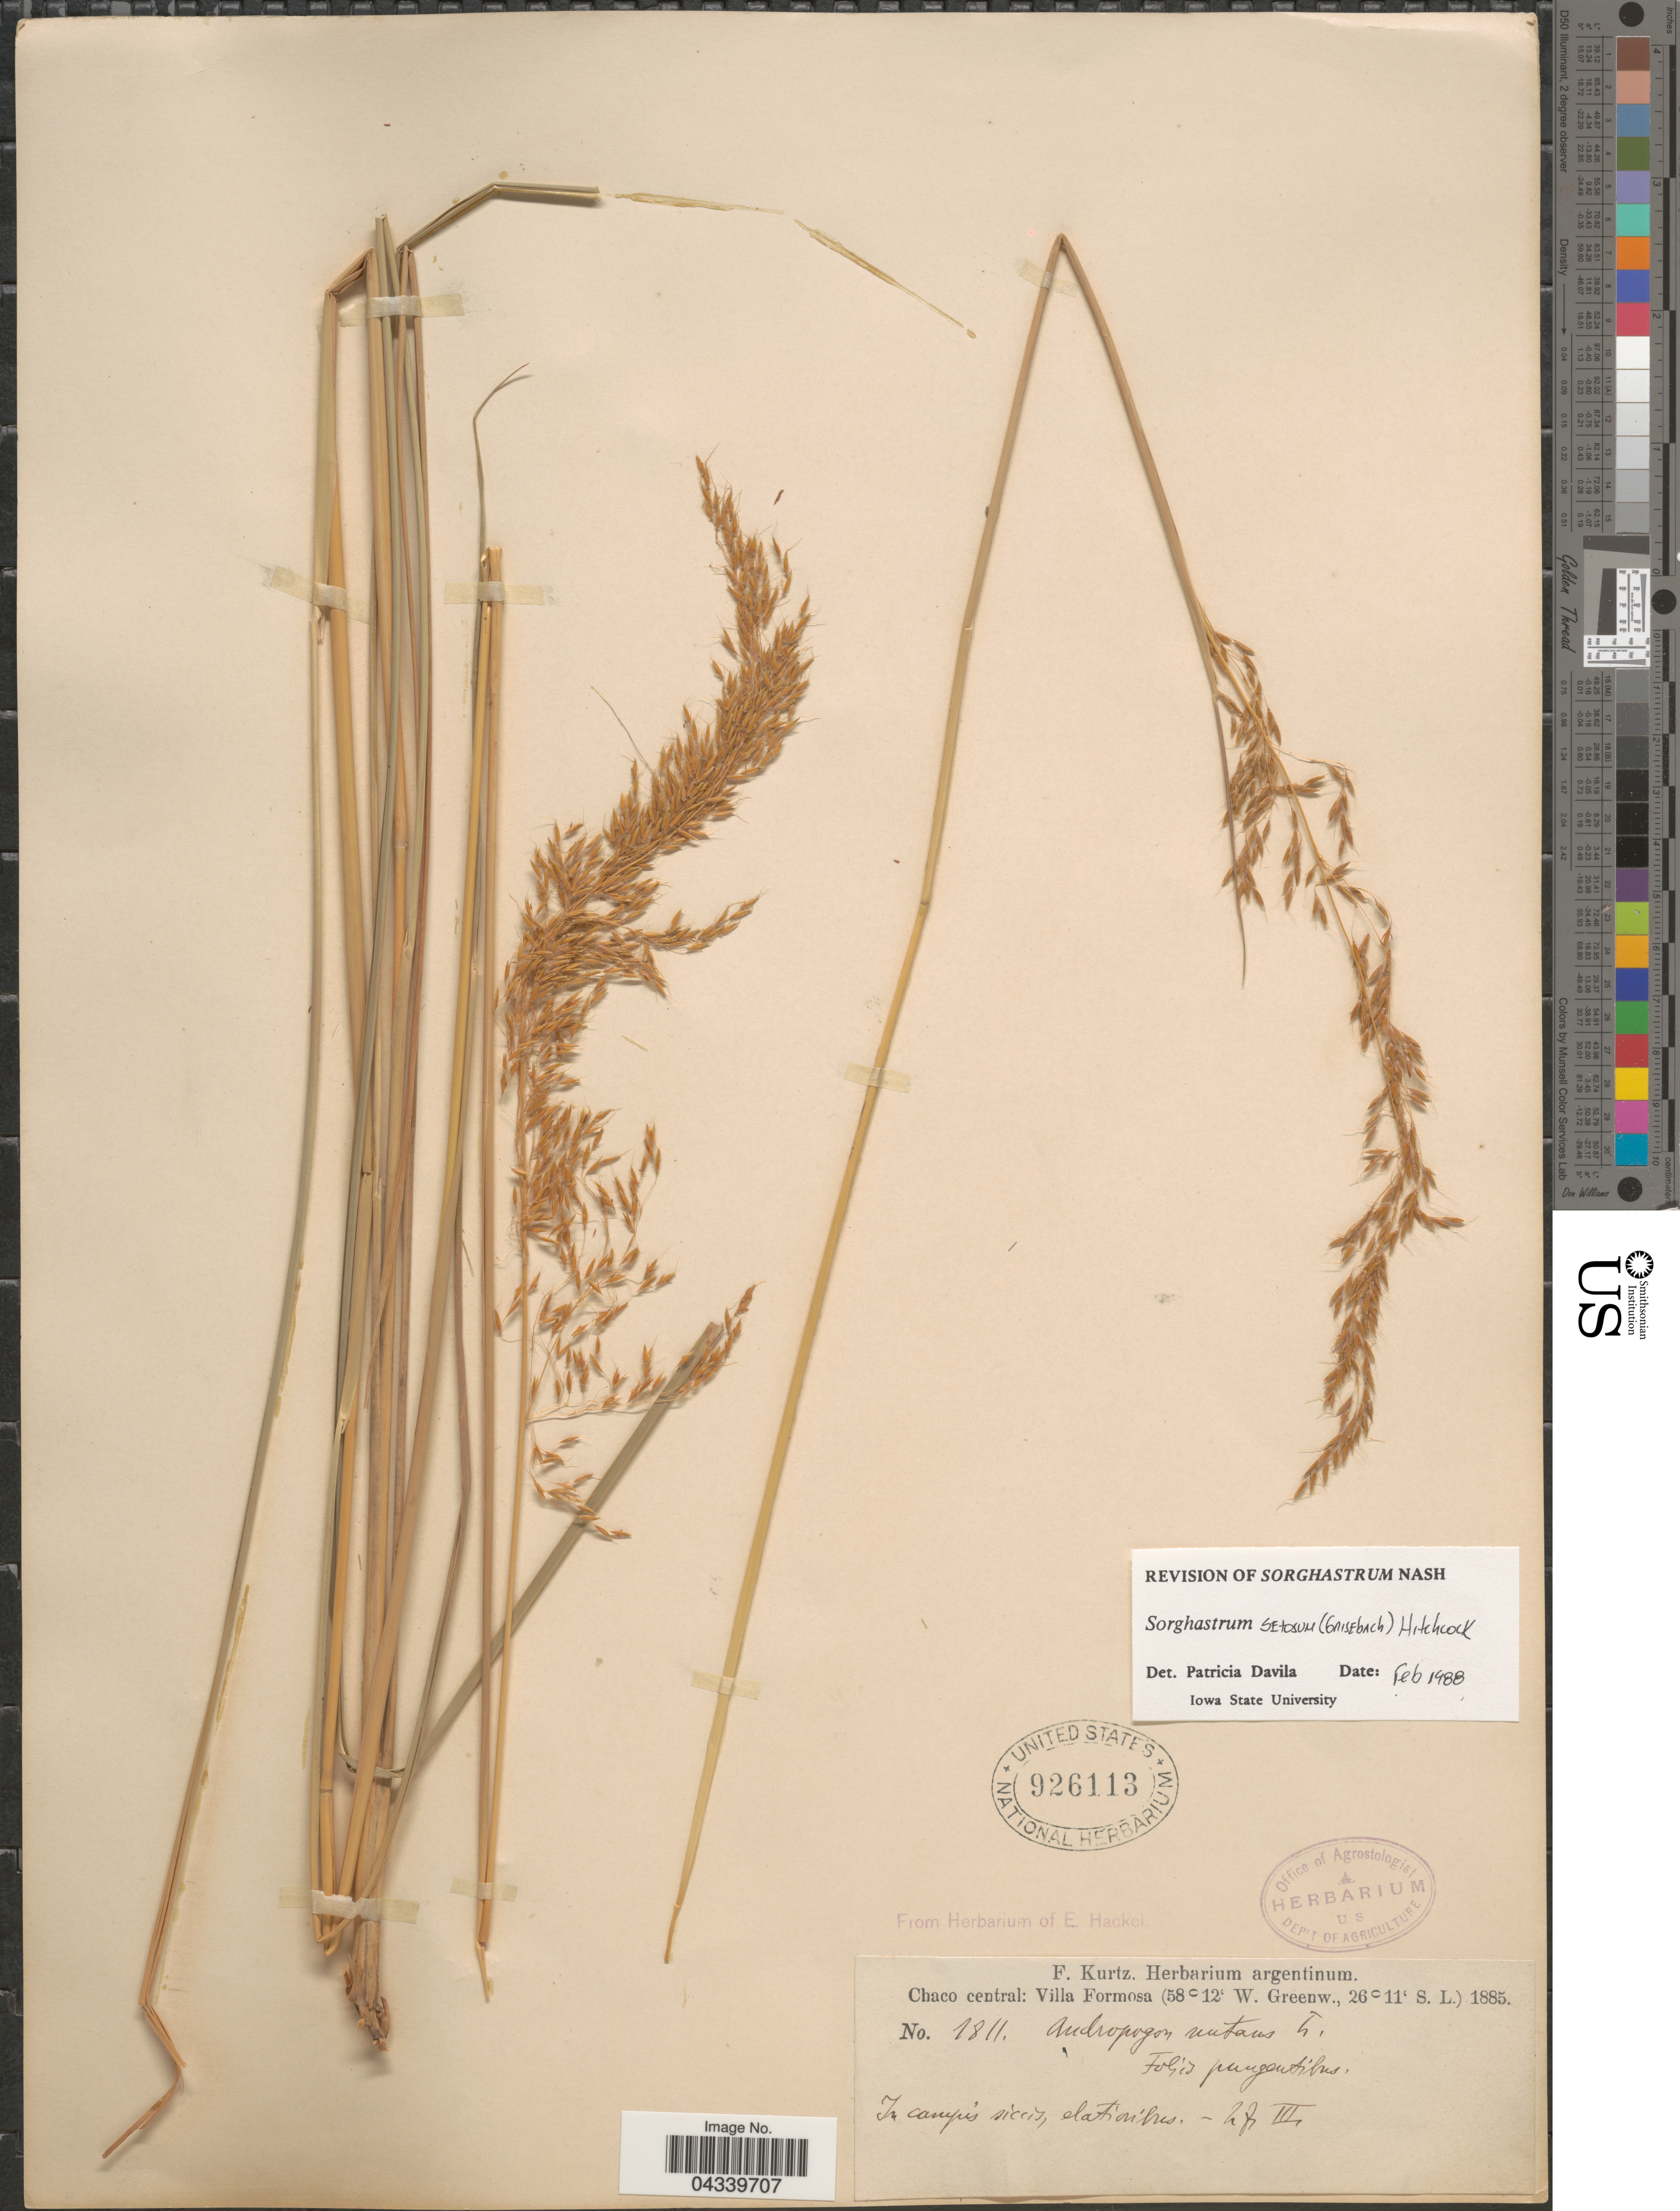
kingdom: Plantae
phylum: Tracheophyta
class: Liliopsida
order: Poales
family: Poaceae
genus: Sorghastrum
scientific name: Sorghastrum setosum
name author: (Griseb.) Hitchc.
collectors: F. Kurtz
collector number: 1811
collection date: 1885-03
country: Argentina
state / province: Chaco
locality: Chaco central: Villa Formosa.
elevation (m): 1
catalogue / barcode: US 926113